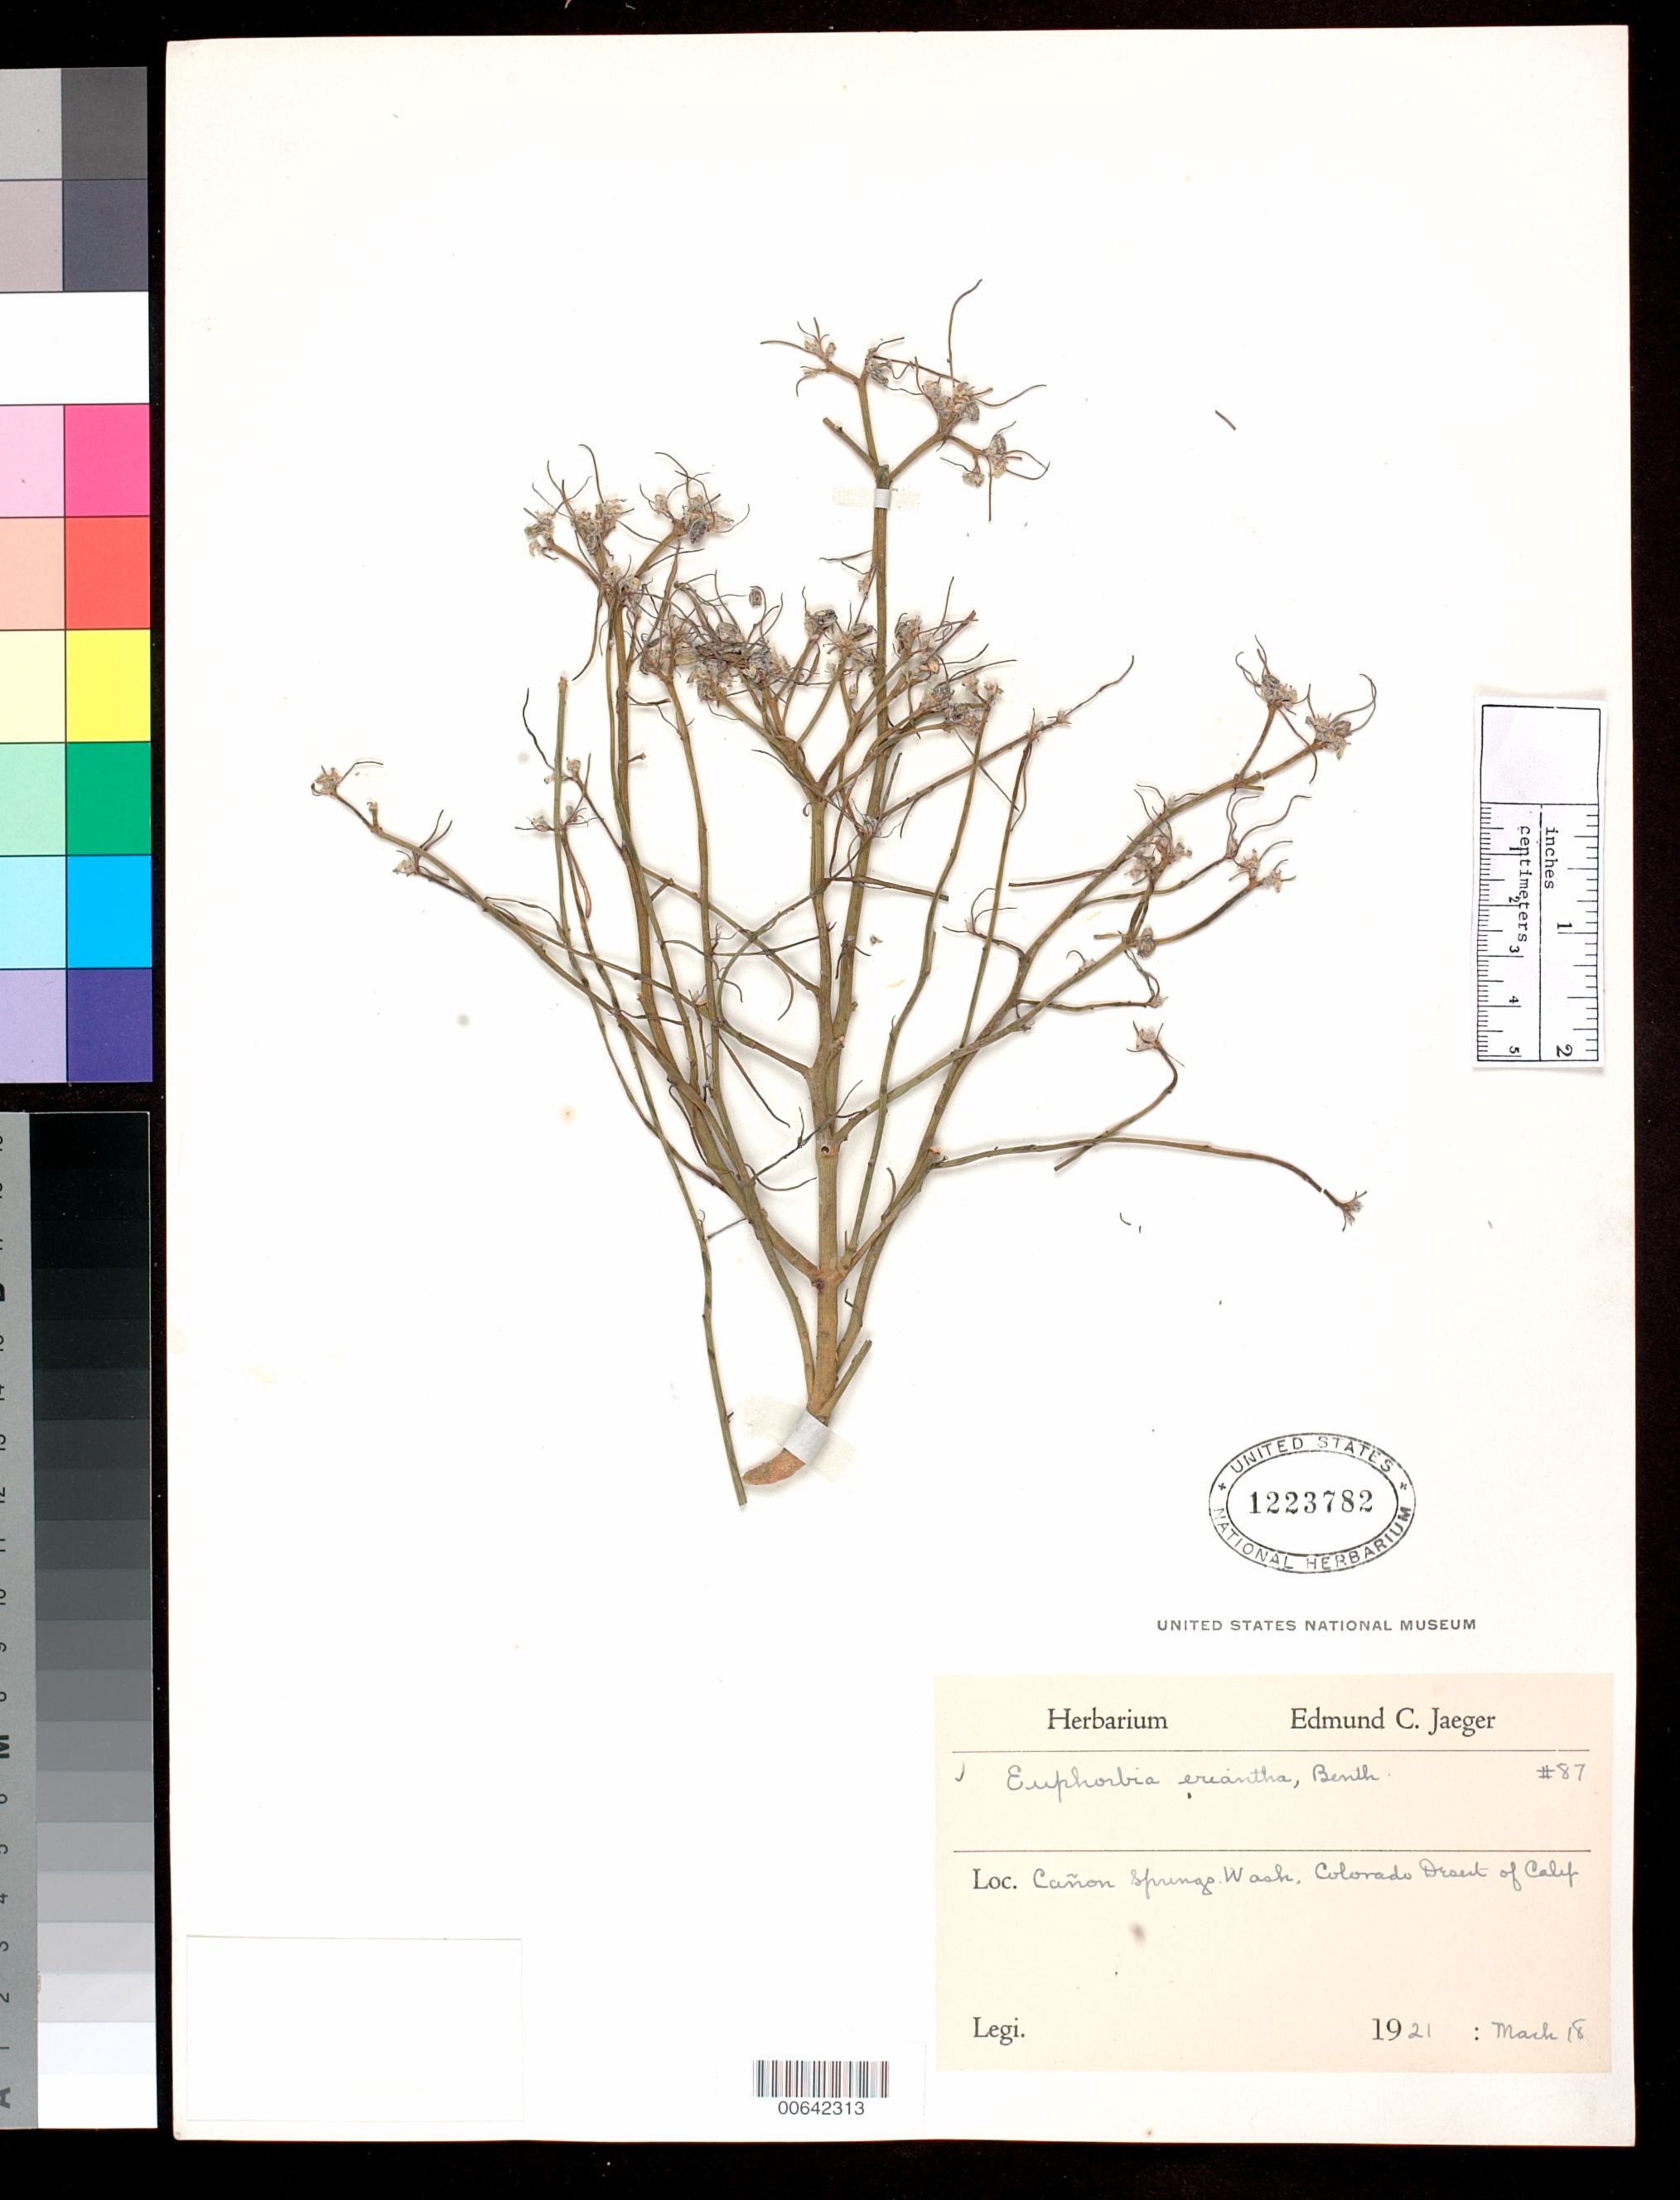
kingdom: Plantae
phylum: Tracheophyta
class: Magnoliopsida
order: Malpighiales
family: Euphorbiaceae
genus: Euphorbia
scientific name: Euphorbia eriantha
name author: Benth.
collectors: E. Jaeger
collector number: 87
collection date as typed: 18 Mar 1921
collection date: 1921-03-18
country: United States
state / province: California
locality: Cañon Springs Wash, Colorado Desert.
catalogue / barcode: US 1223782